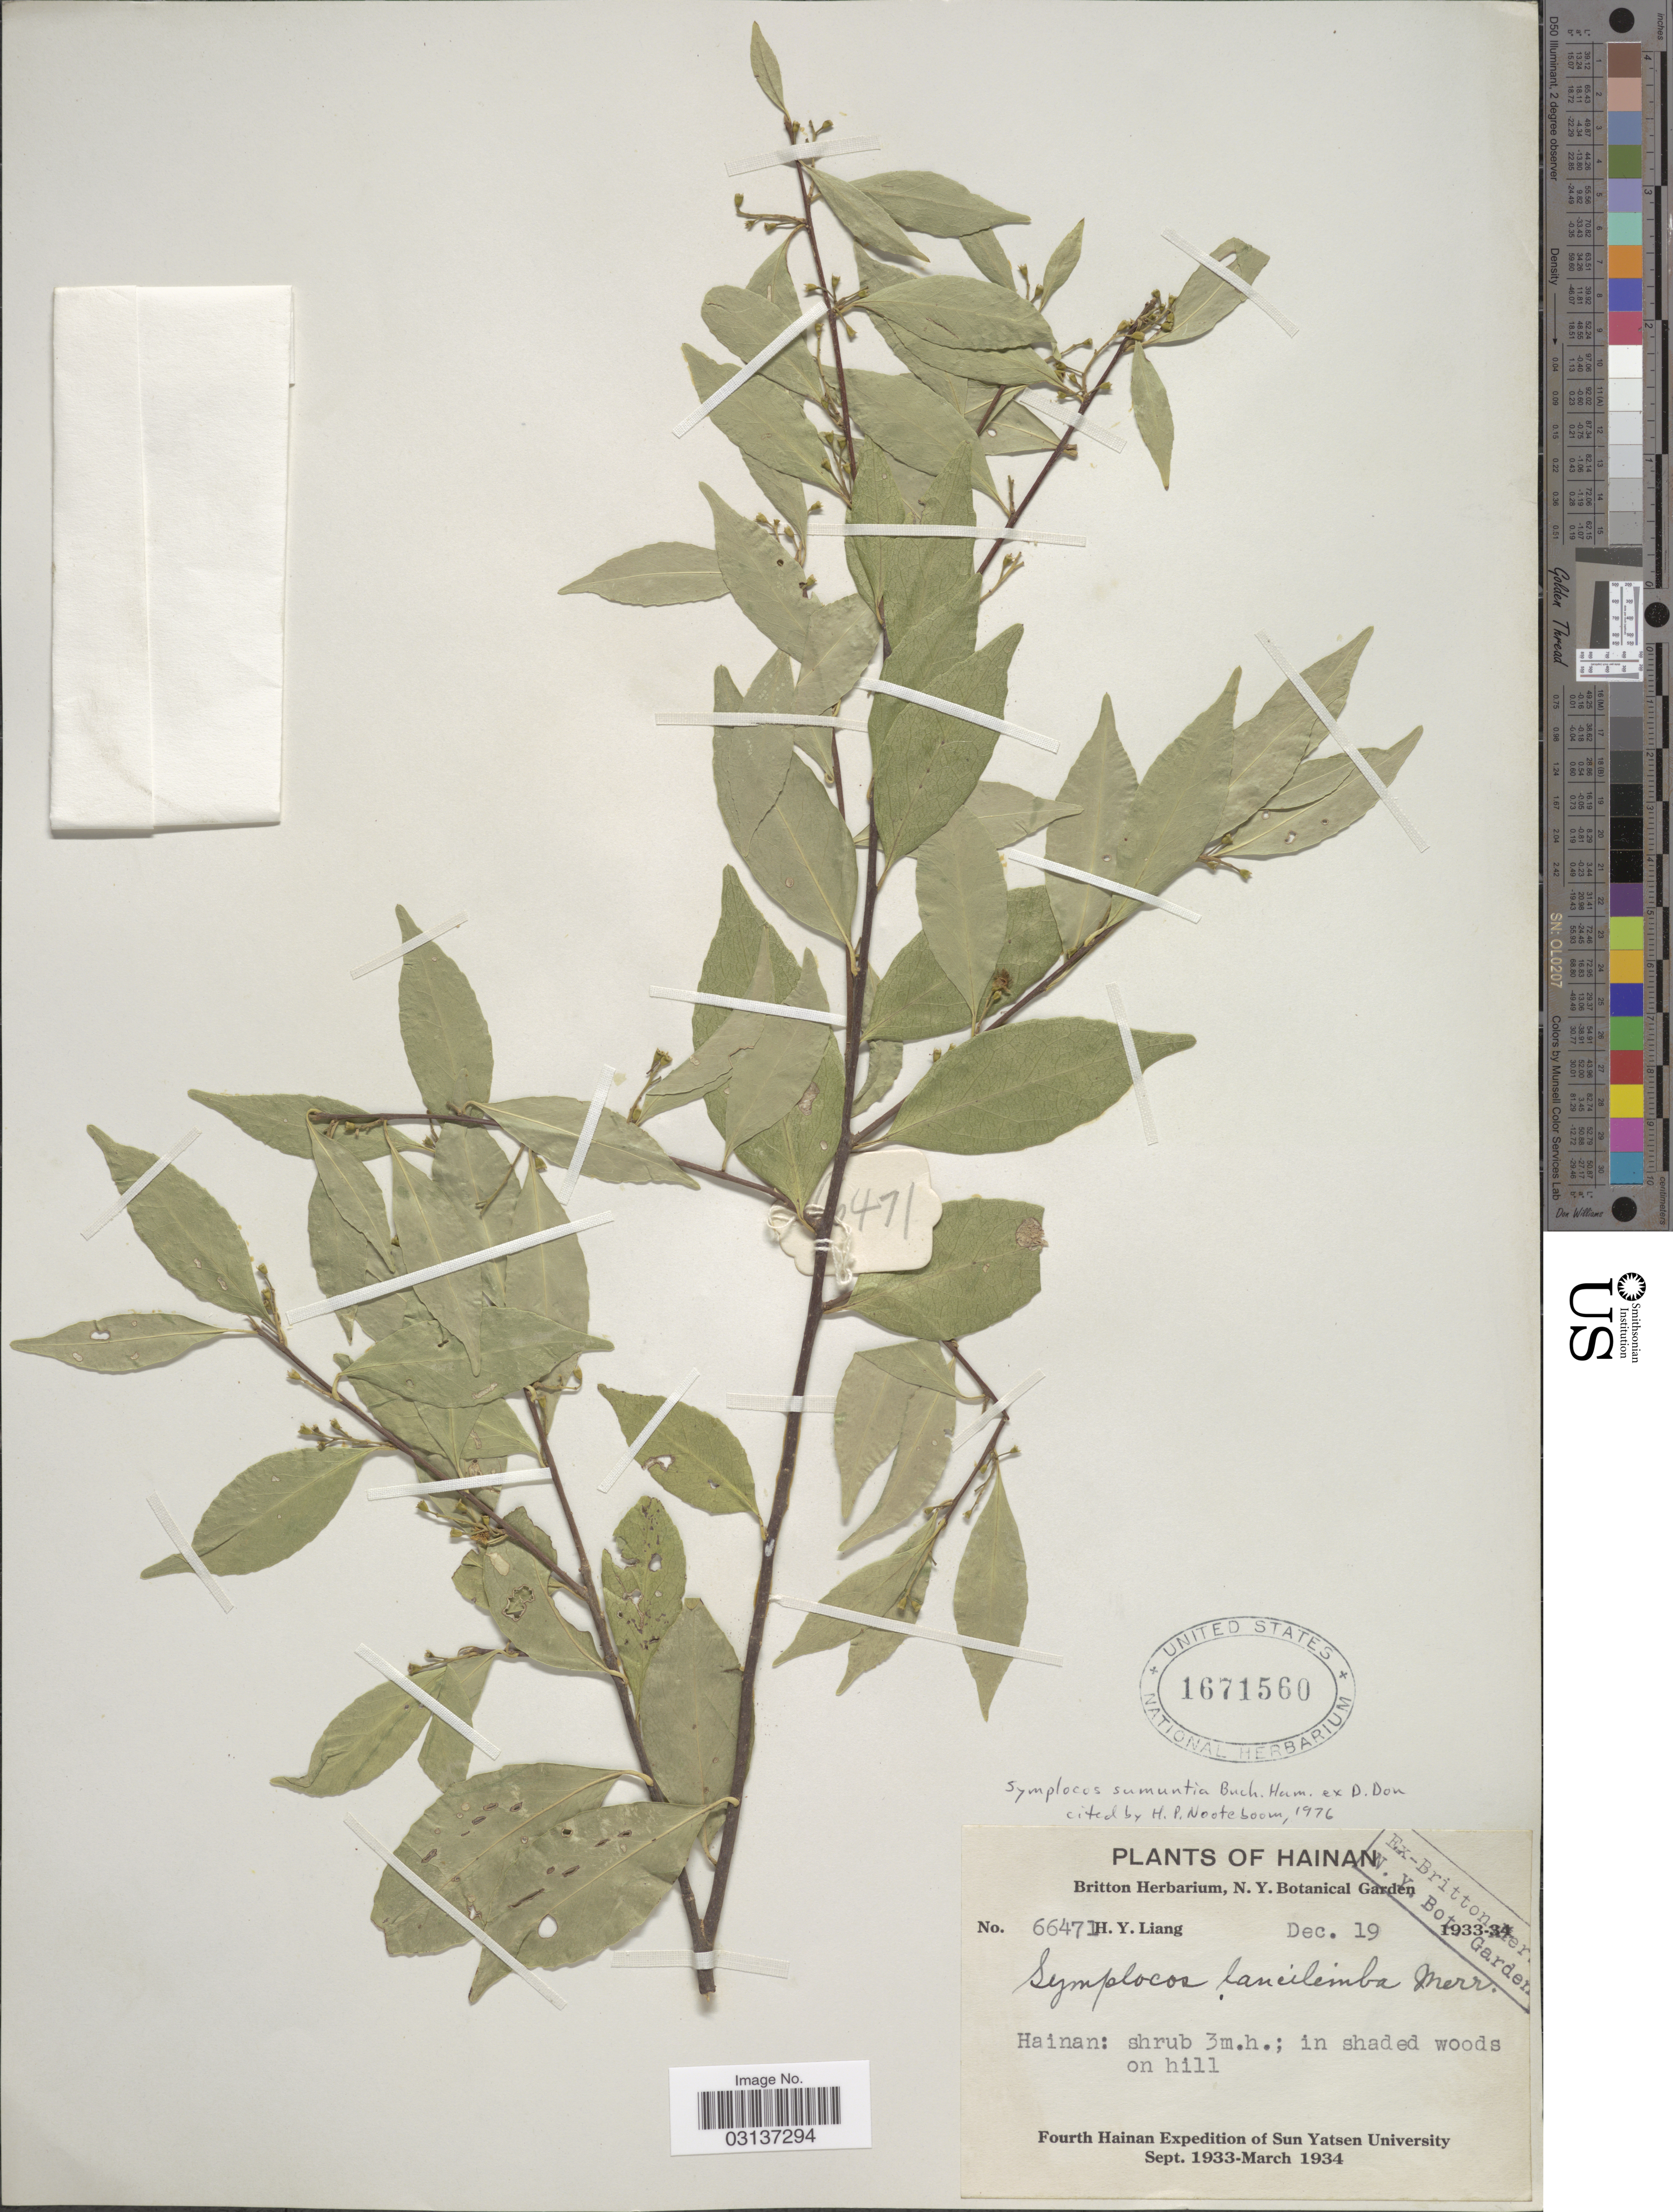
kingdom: Plantae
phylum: Tracheophyta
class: Magnoliopsida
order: Ericales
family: Symplocaceae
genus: Symplocos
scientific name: Symplocos sumuntia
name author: Buch.-Ham. ex D. Don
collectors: H. Y. Liang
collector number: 66471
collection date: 1933-12-19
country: China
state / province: Hainan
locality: Hainan.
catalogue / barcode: US 1671560